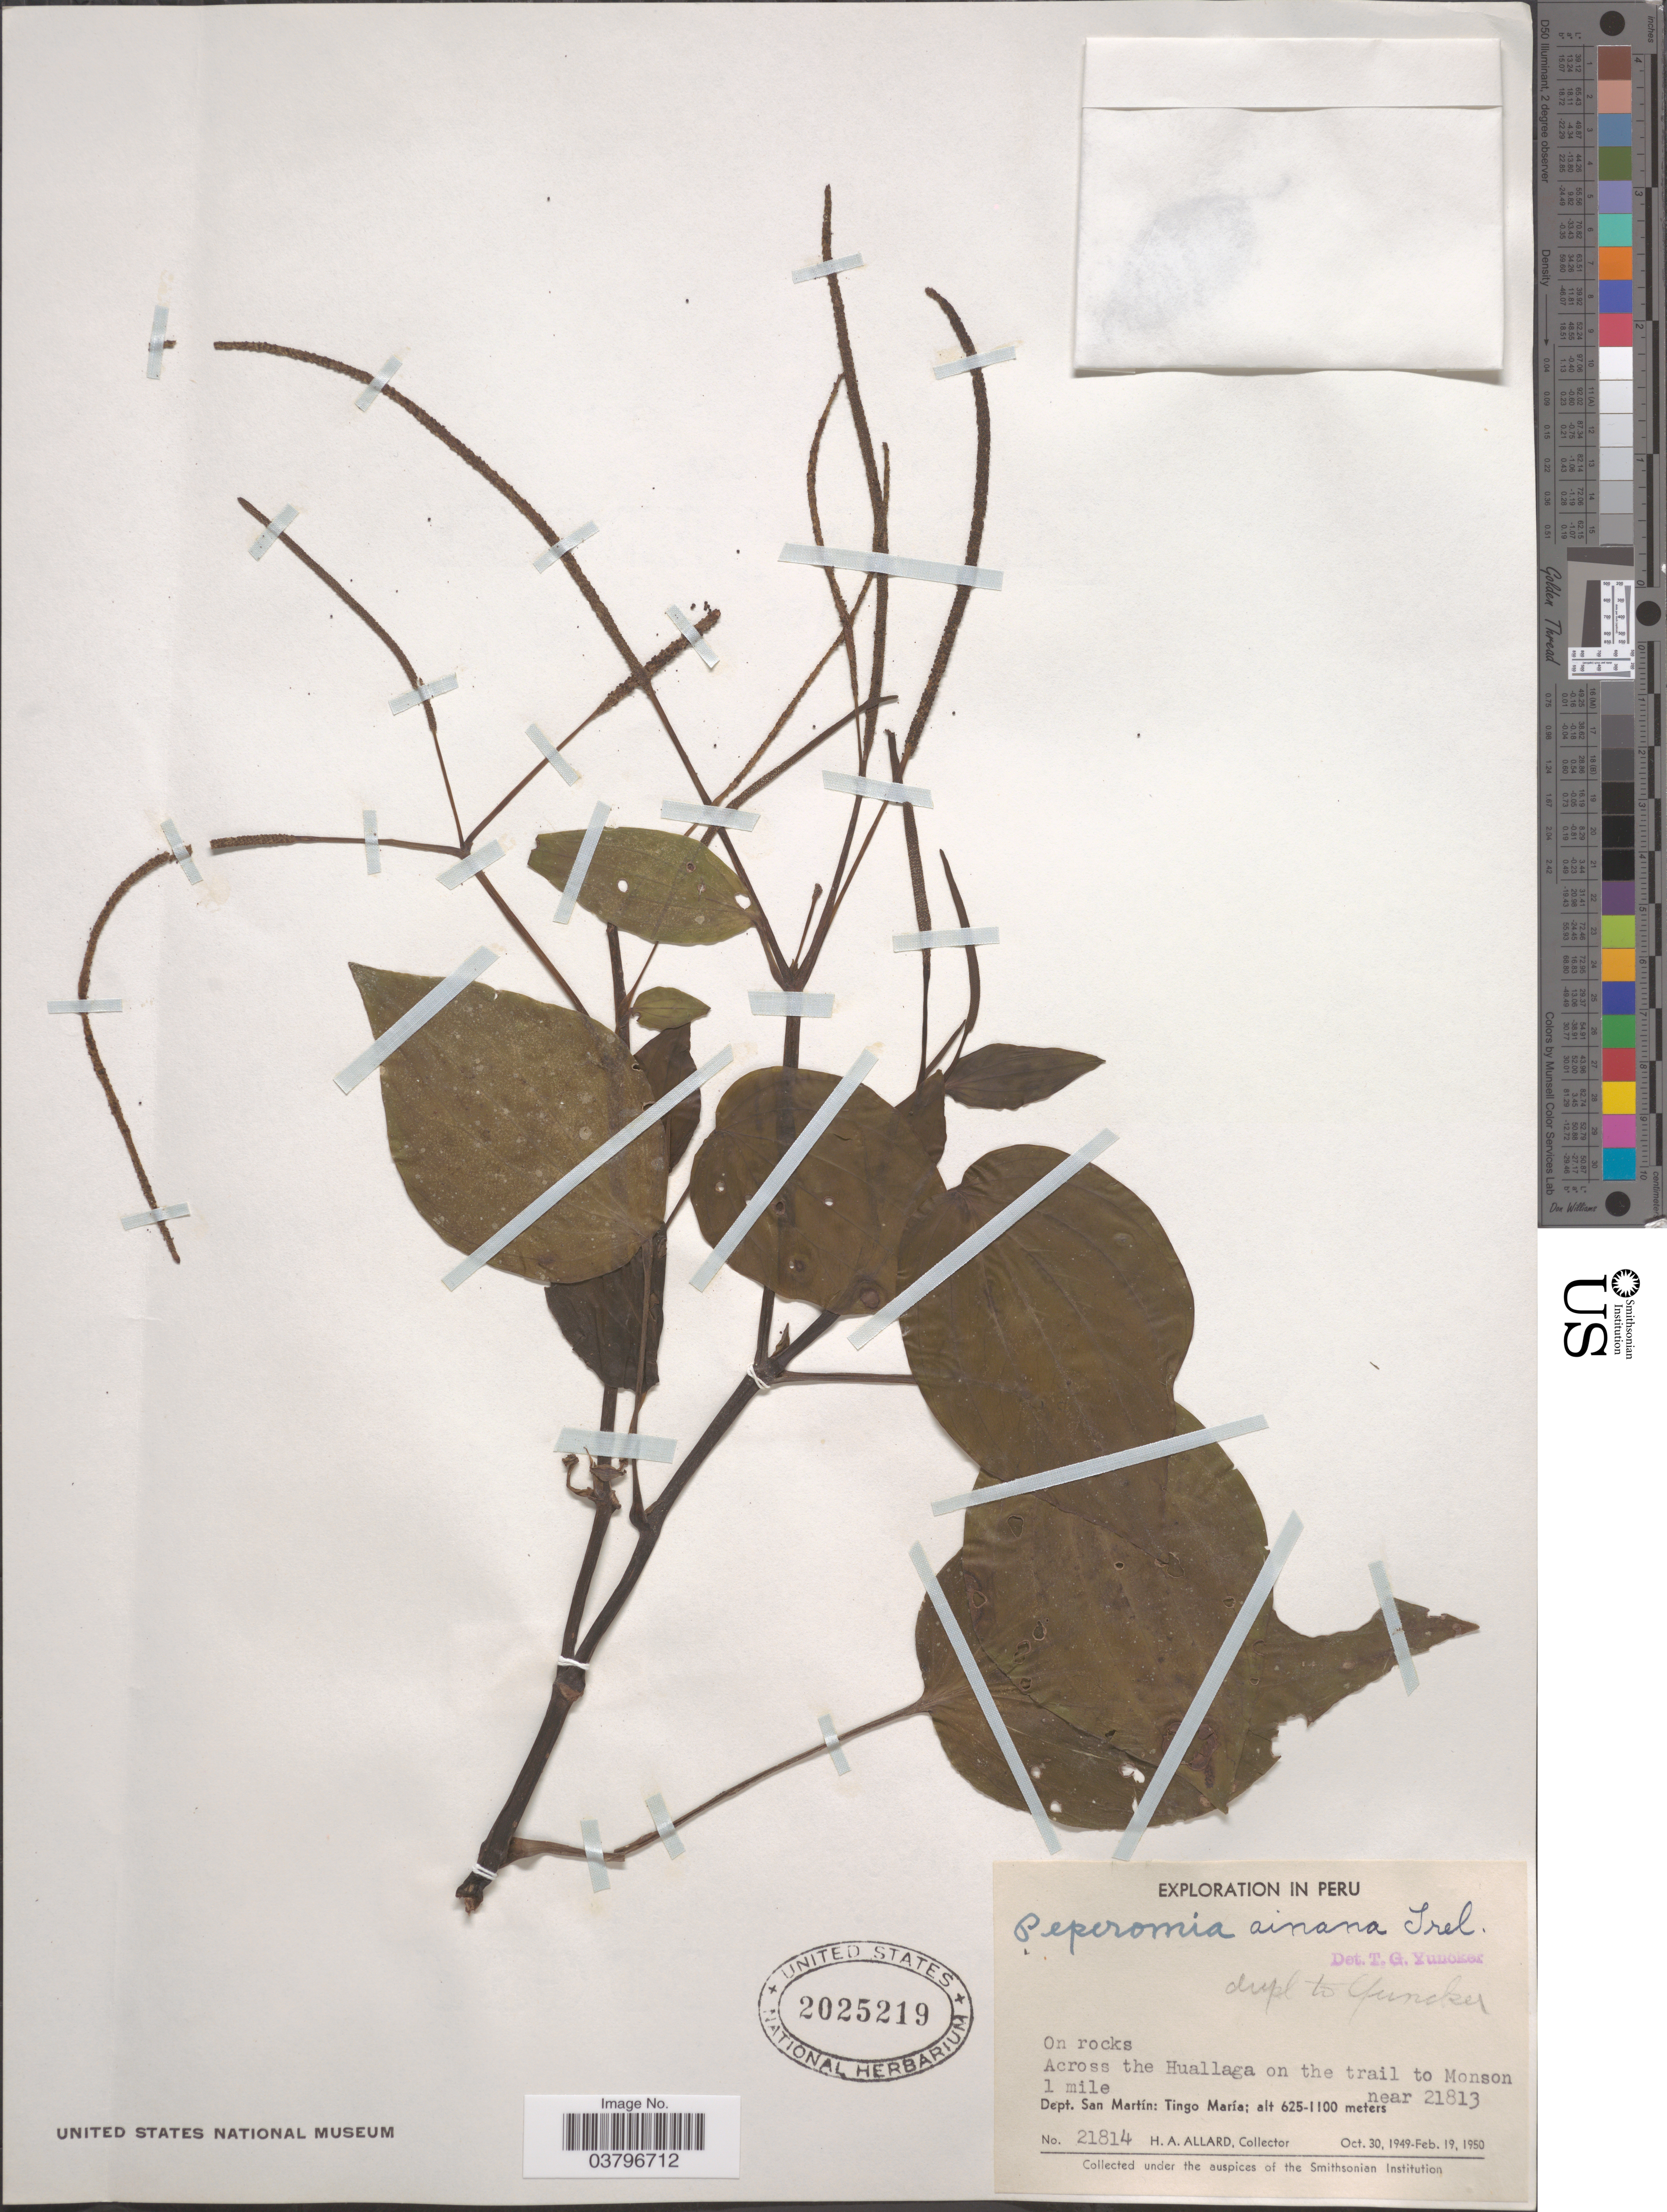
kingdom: Plantae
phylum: Tracheophyta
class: Magnoliopsida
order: Piperales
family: Piperaceae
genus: Peperomia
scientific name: Peperomia dependens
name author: Ruiz & Pav.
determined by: Jiménez, José Estaban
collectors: H. A. Allard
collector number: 21814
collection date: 1949-10-30/1950-02-19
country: Peru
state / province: San Martín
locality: Across the Huallaga on the trail to Monson, 1 mile. Dept. San Martín: Tingo María.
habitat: on rocks across the river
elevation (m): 625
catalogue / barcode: US 2025219